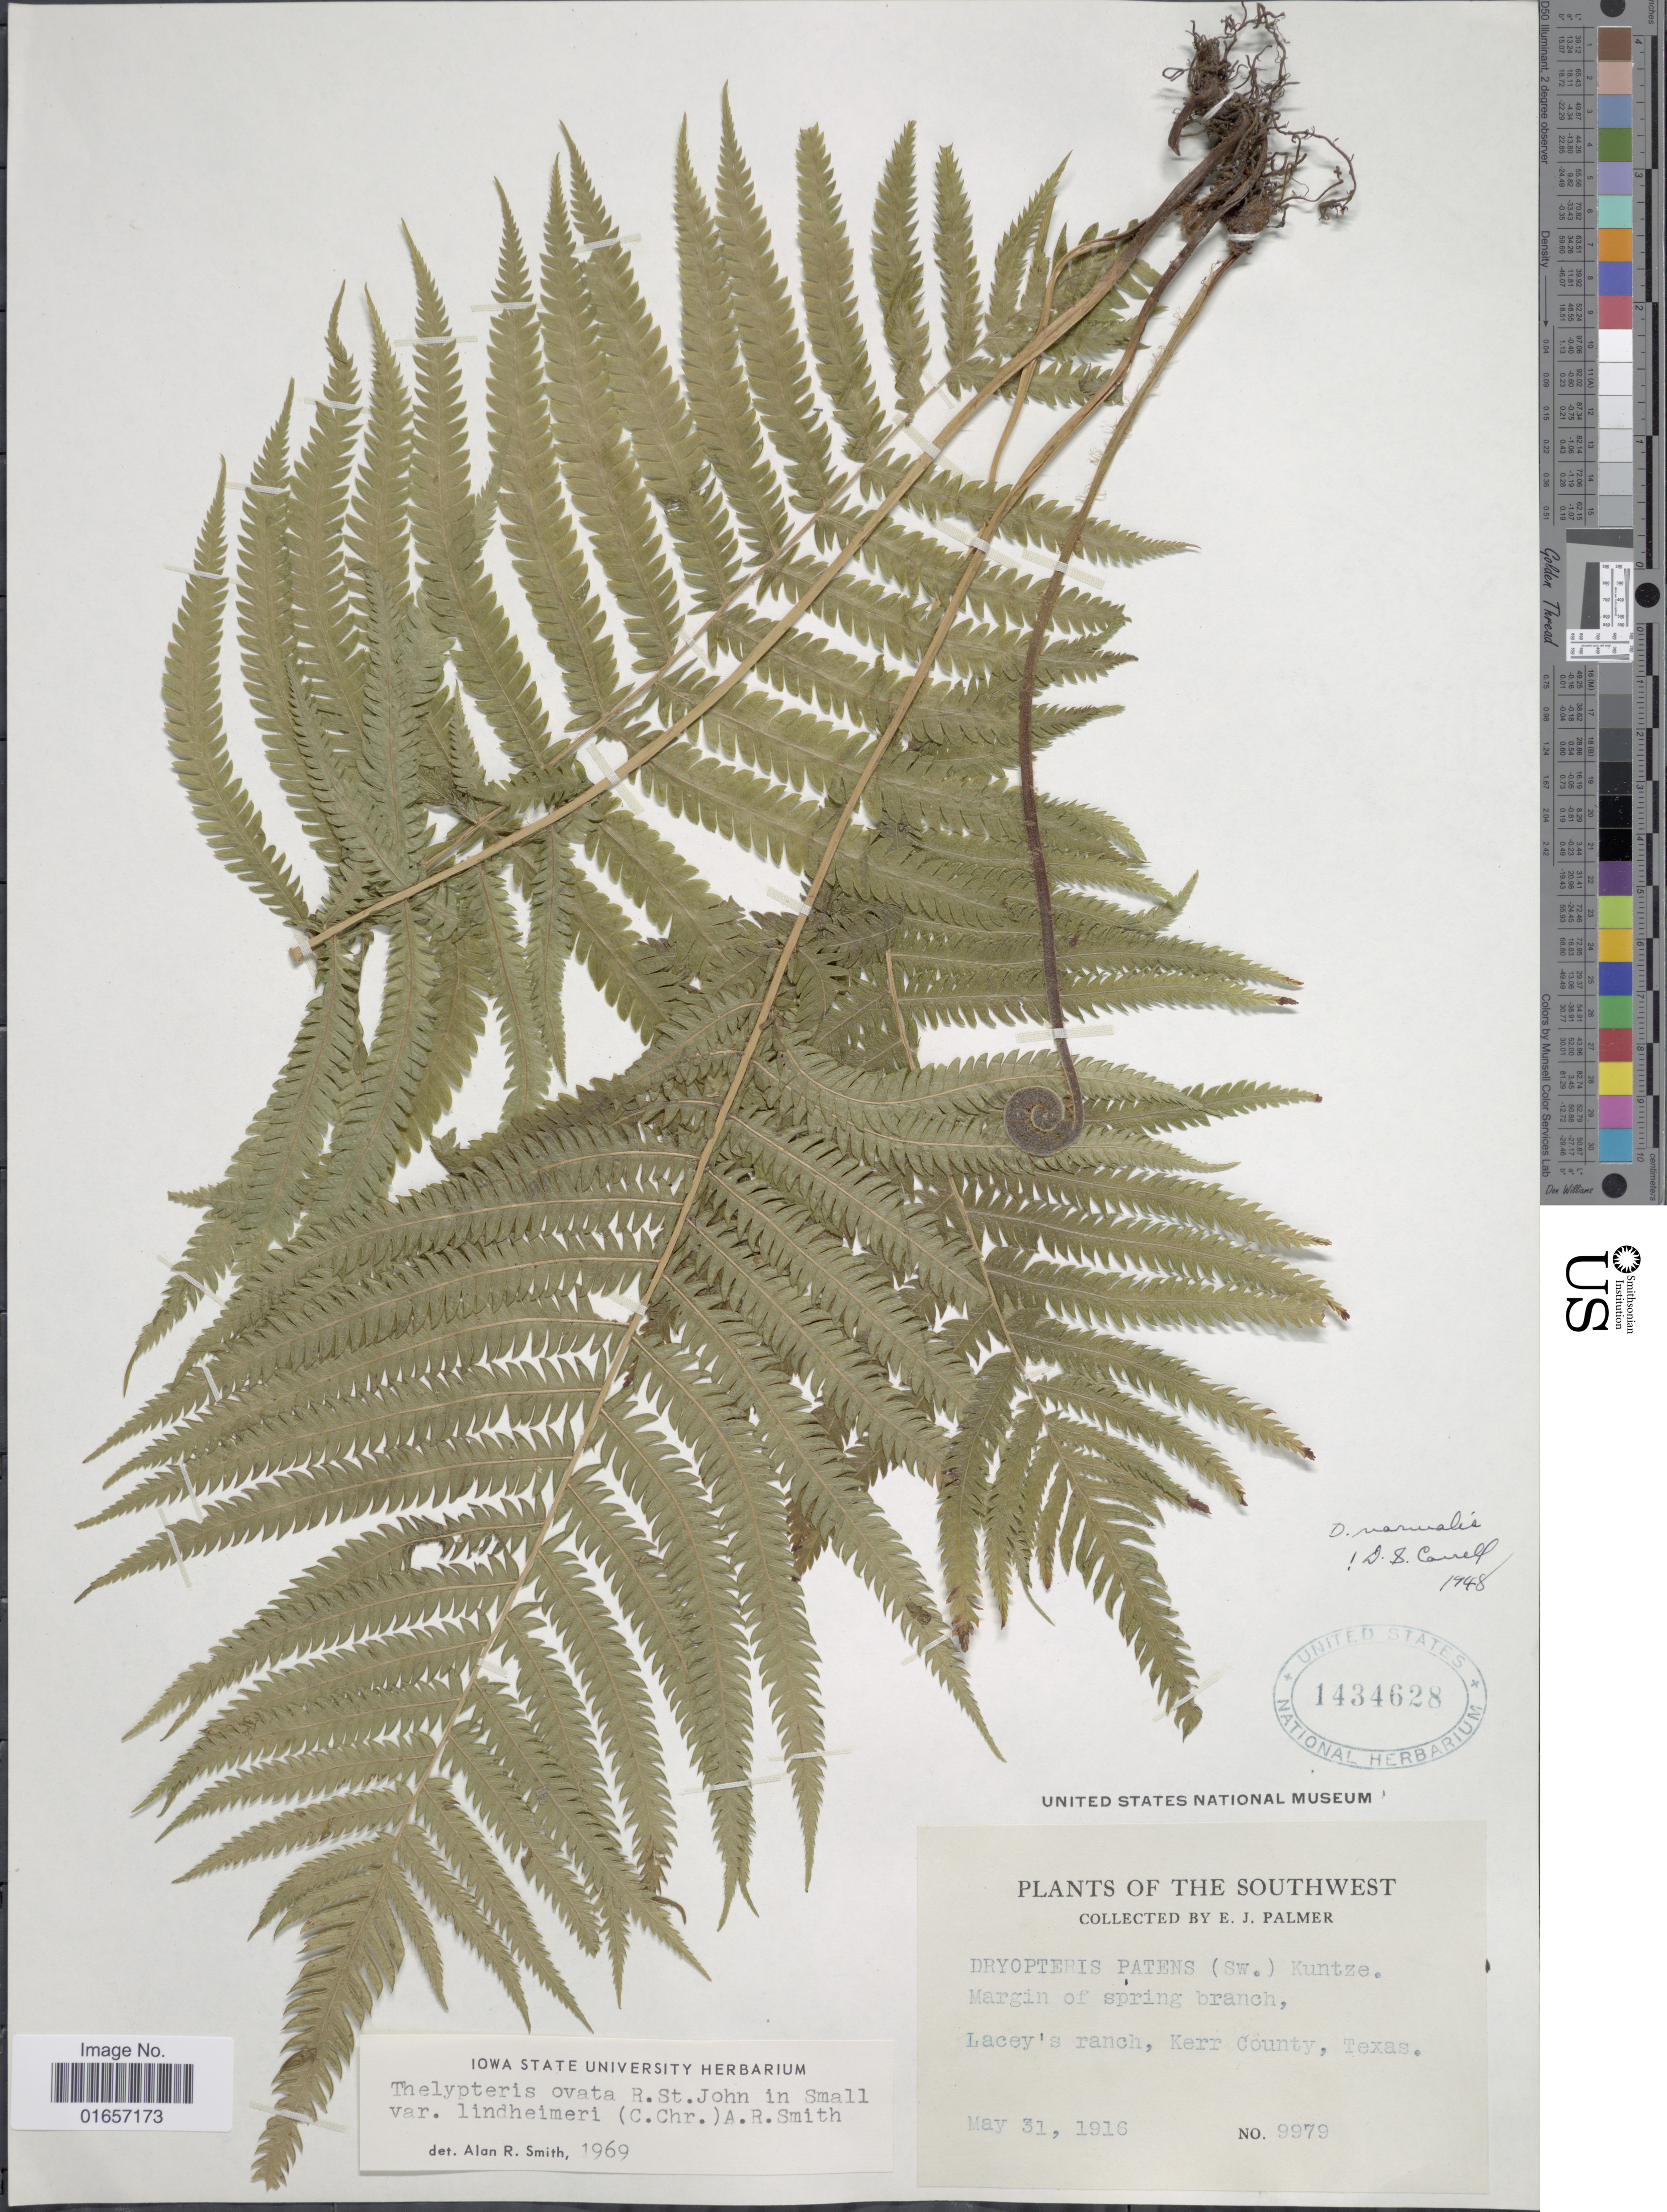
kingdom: Plantae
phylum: Tracheophyta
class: Polypodiopsida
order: Polypodiales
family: Thelypteridaceae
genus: Christella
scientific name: Christella ovata var. lindheimari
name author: (C. Chr.) A.R. Sm.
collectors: E. J. Palmer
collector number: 9979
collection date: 1916-05-31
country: United States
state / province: Texas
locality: Southwest, Lacey's ranch, Kerr County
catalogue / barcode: US 1434628